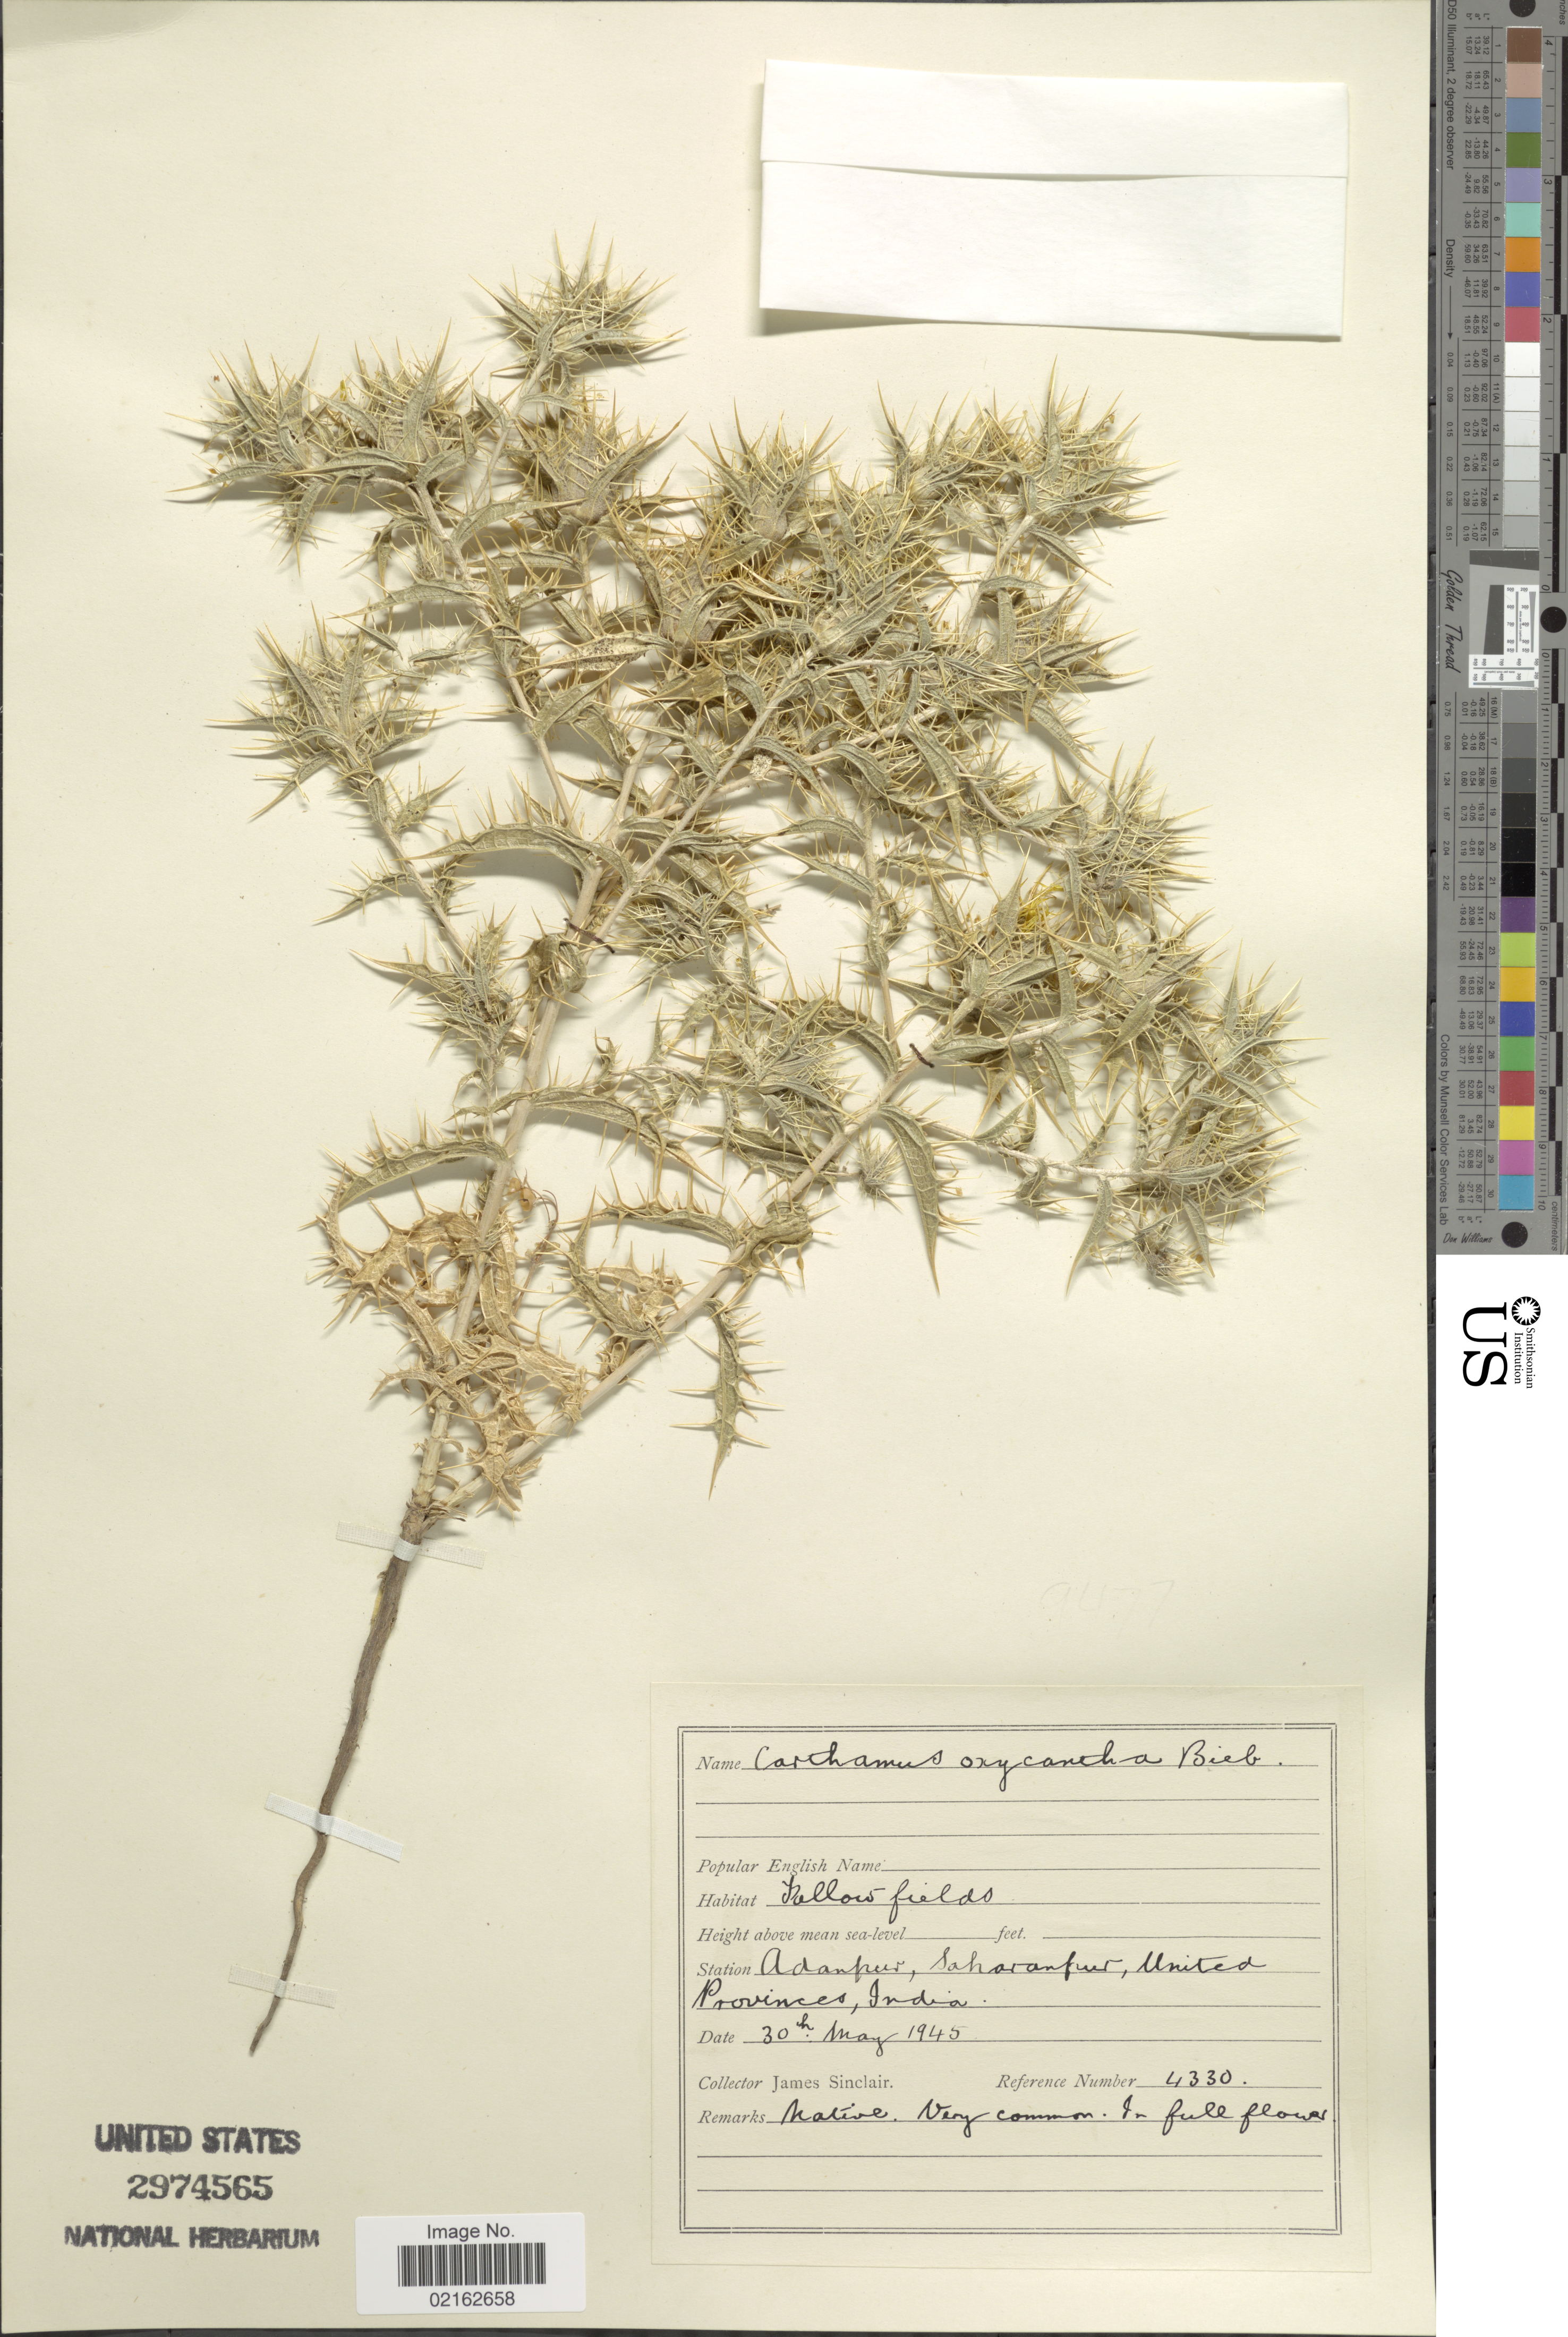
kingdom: Plantae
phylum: Tracheophyta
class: Magnoliopsida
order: Asterales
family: Asteraceae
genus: Carthamus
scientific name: Carthamus oxyacantha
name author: M. Bieb.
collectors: J. Sinclair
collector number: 4330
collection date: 1945-05-30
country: India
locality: Adanpur, Saharanpur, United Provinces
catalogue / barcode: US 2974565